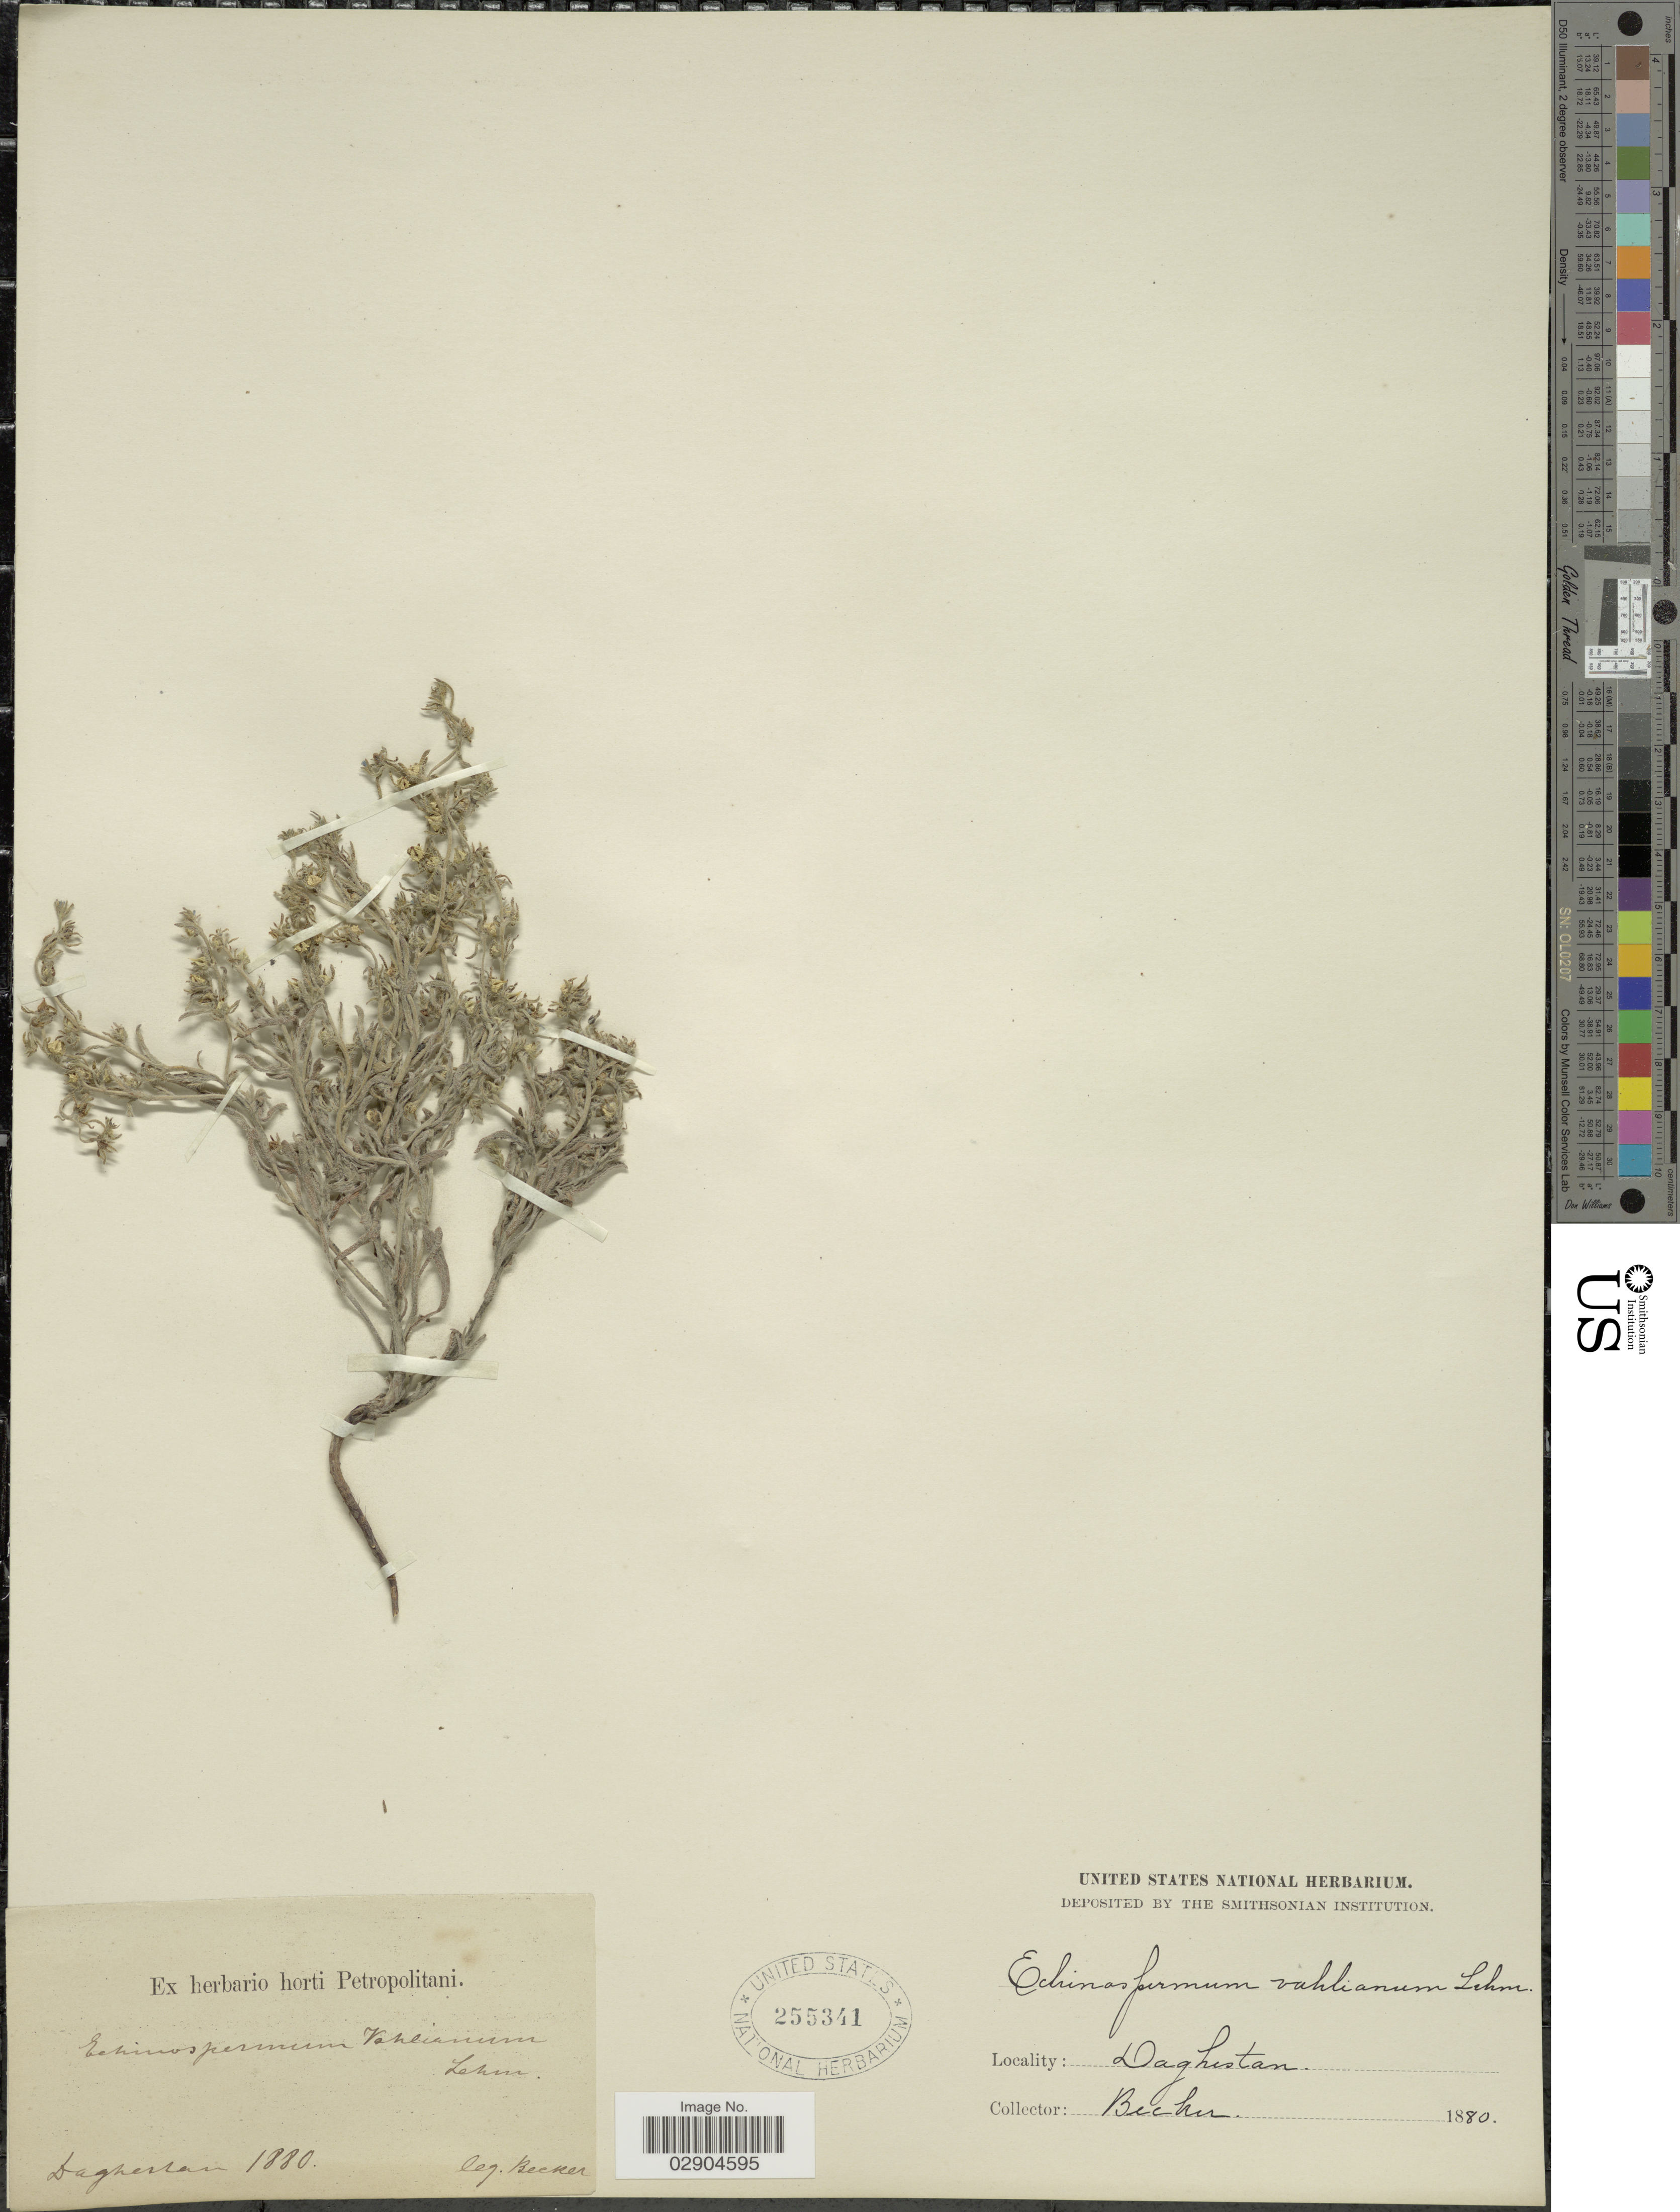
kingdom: Plantae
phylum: Tracheophyta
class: Magnoliopsida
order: Boraginales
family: Boraginaceae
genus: Lappula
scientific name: Lappula vahliana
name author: Nabelek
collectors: -. Becker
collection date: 1880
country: Russian Federation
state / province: Dagestan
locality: Daghestan.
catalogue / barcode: US 255341